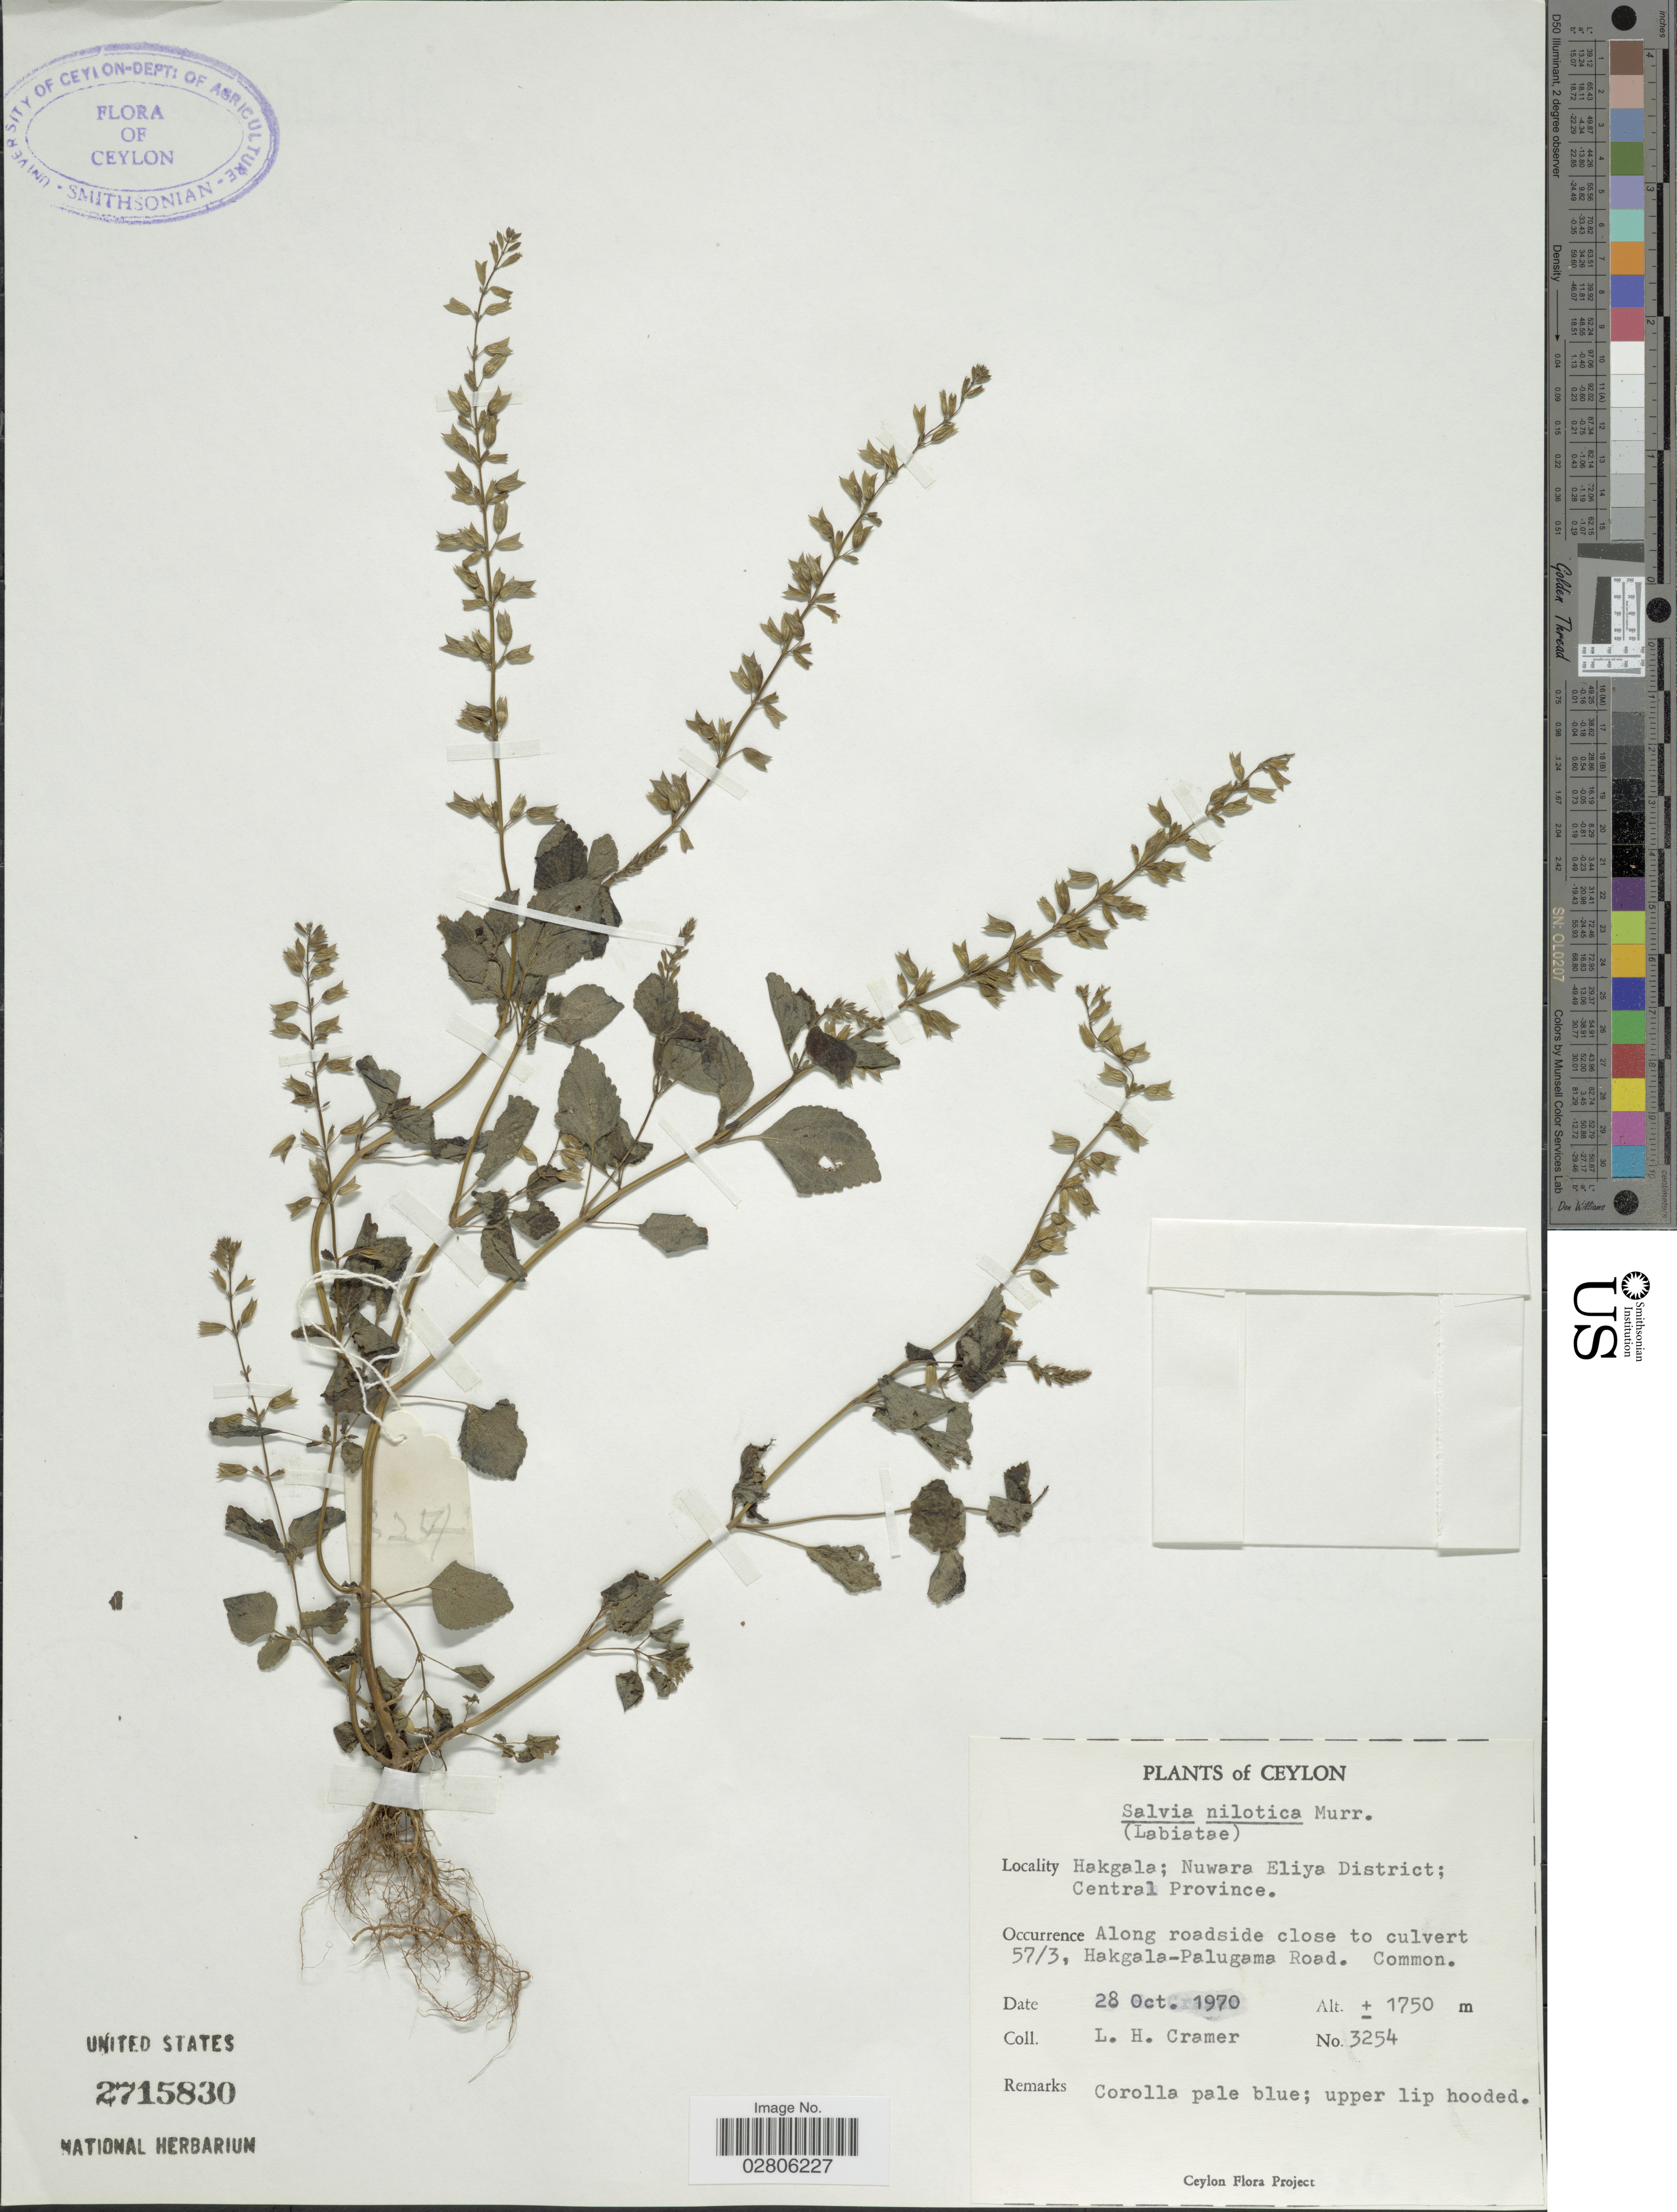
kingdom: Plantae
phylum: Tracheophyta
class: Magnoliopsida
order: Lamiales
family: Lamiaceae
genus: Salvia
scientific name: Salvia nilotica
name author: Juss. ex Jacq.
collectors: L. H. Cramer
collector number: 3254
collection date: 1970-10-28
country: Sri Lanka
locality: Hakgala, Nuwara Eliya District, Central Province, Along roadside close to culvert 57/3, Hakgala-Palugama Road.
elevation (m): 1750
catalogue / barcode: US 2715830